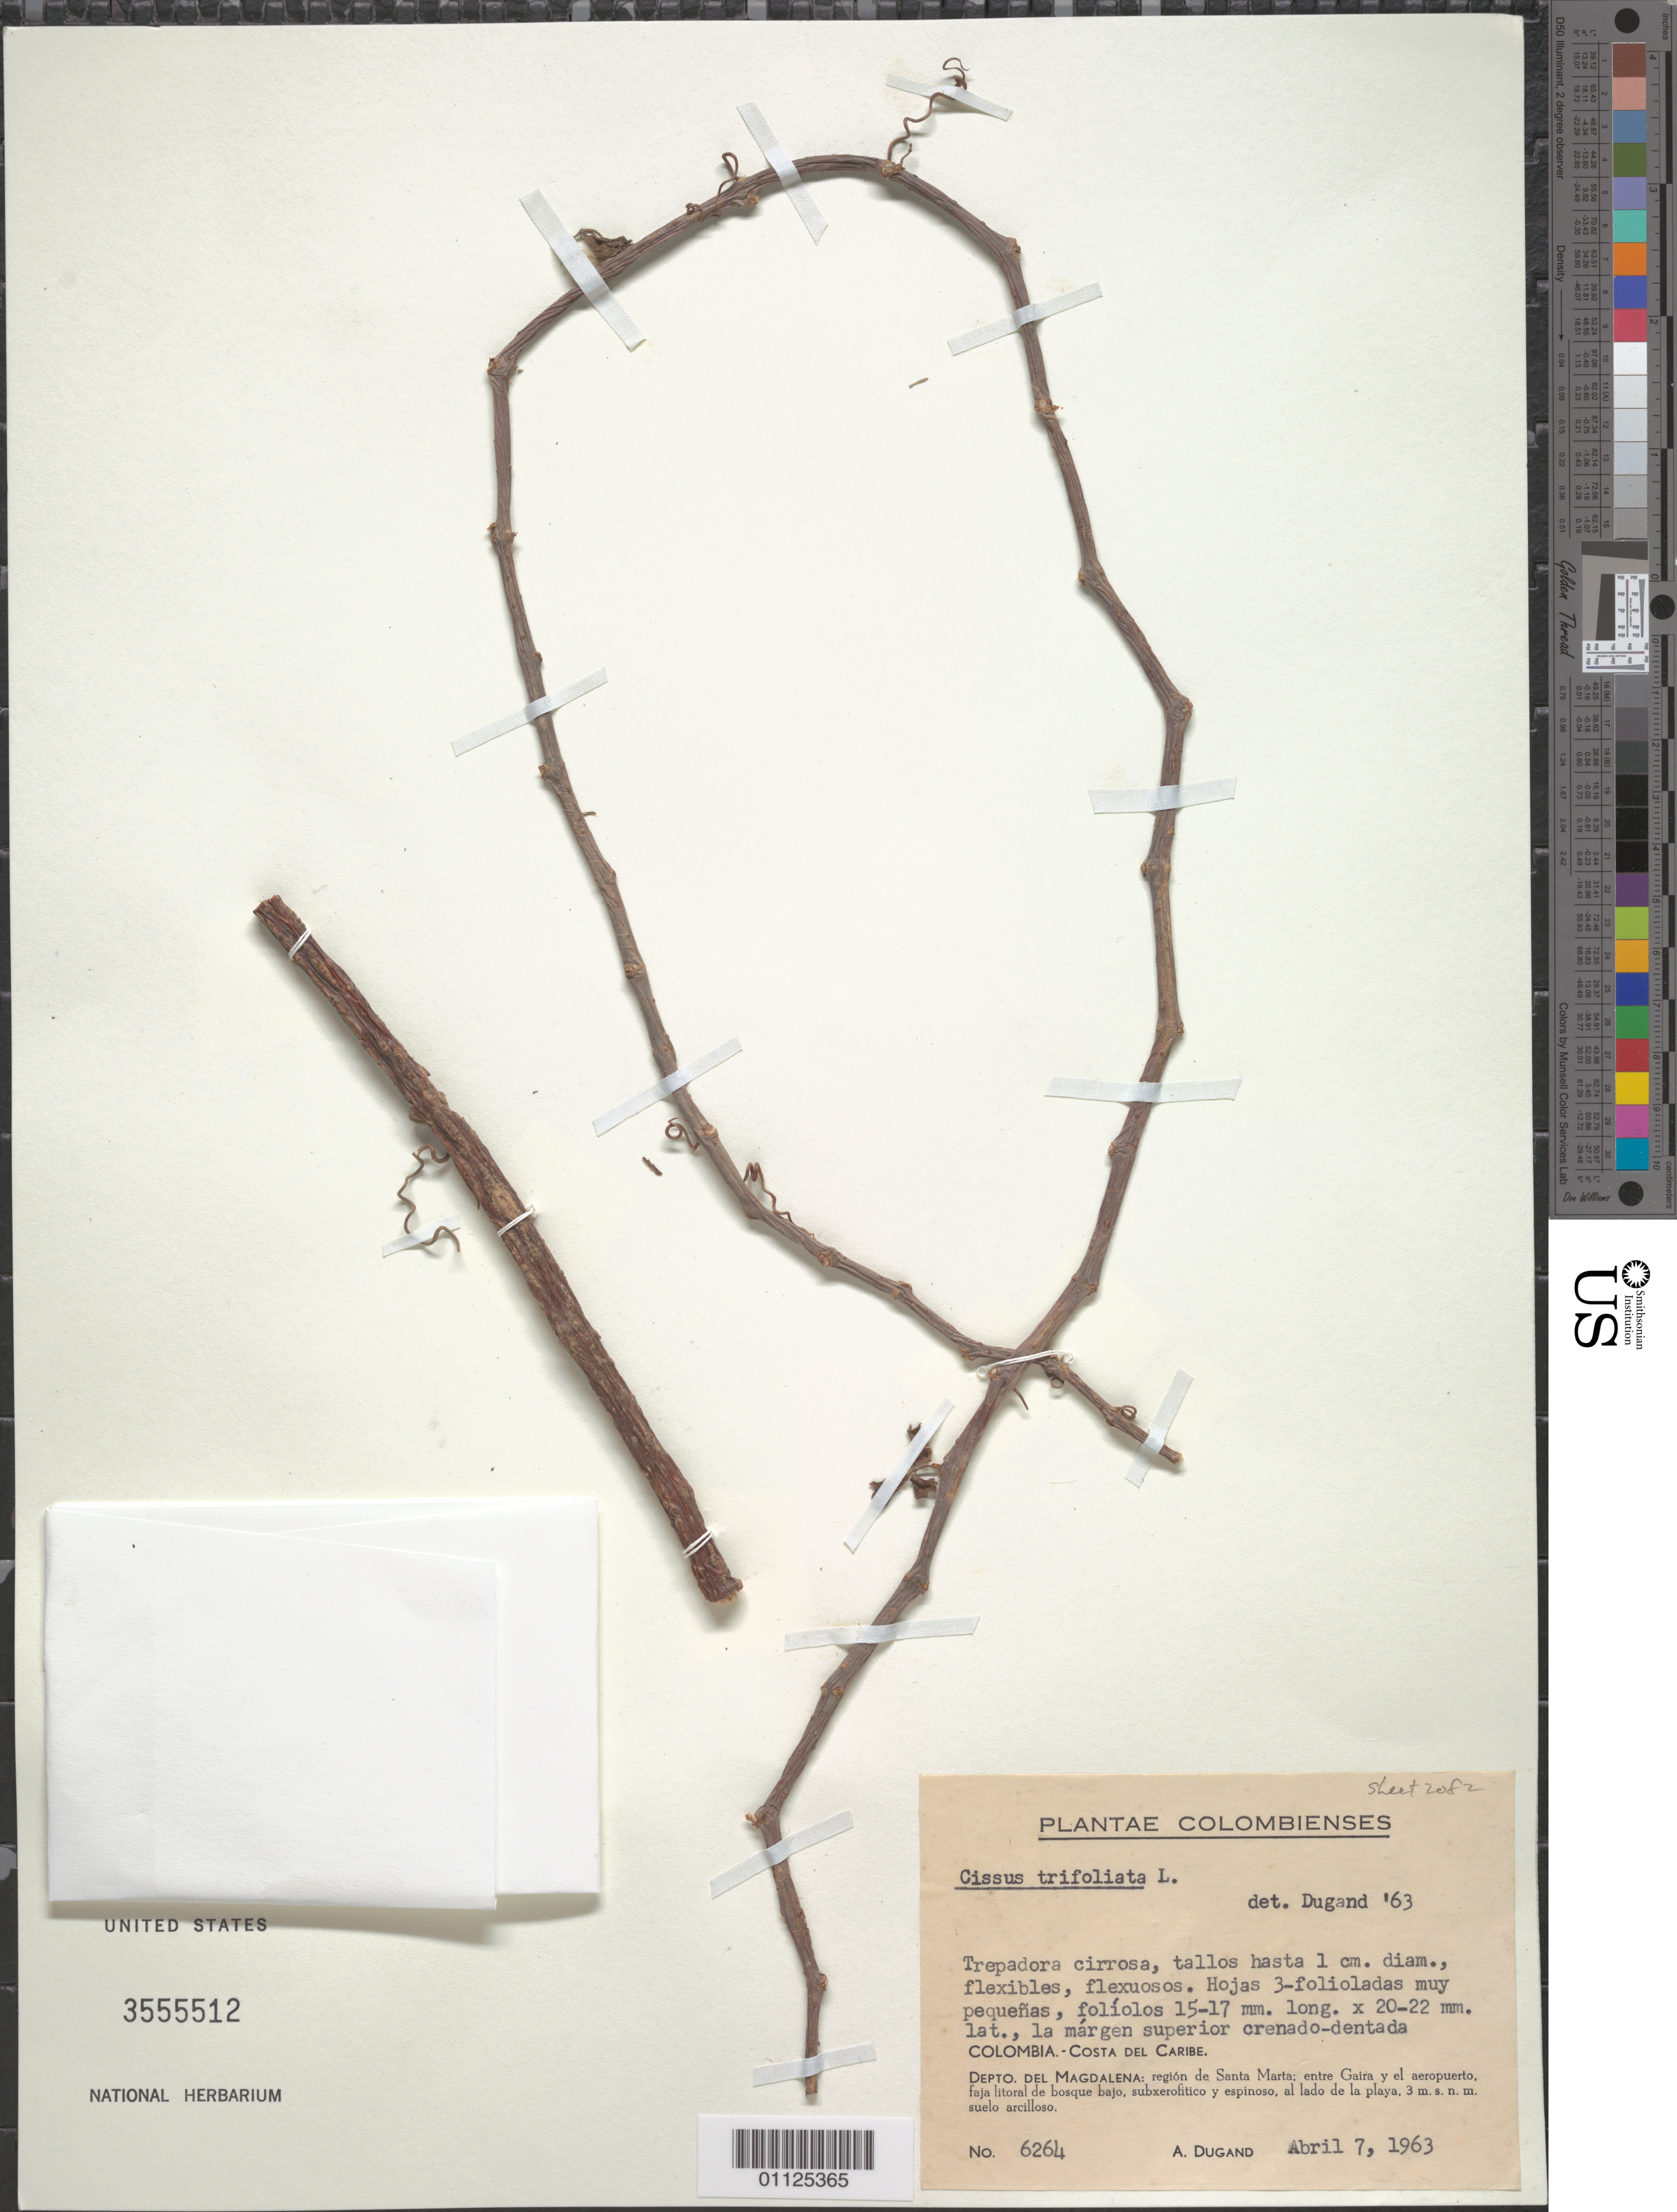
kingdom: Plantae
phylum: Tracheophyta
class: Magnoliopsida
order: Vitales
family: Vitaceae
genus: Cissus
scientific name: Cissus trifoliata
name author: (L.) L.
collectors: A. Dugand G.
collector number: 6264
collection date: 1963-04-07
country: Colombia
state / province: Magdalena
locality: Costa del Caribe. Region de Santa Marta; entre Gaira y el aeropuerto.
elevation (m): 3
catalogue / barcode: US 3555512